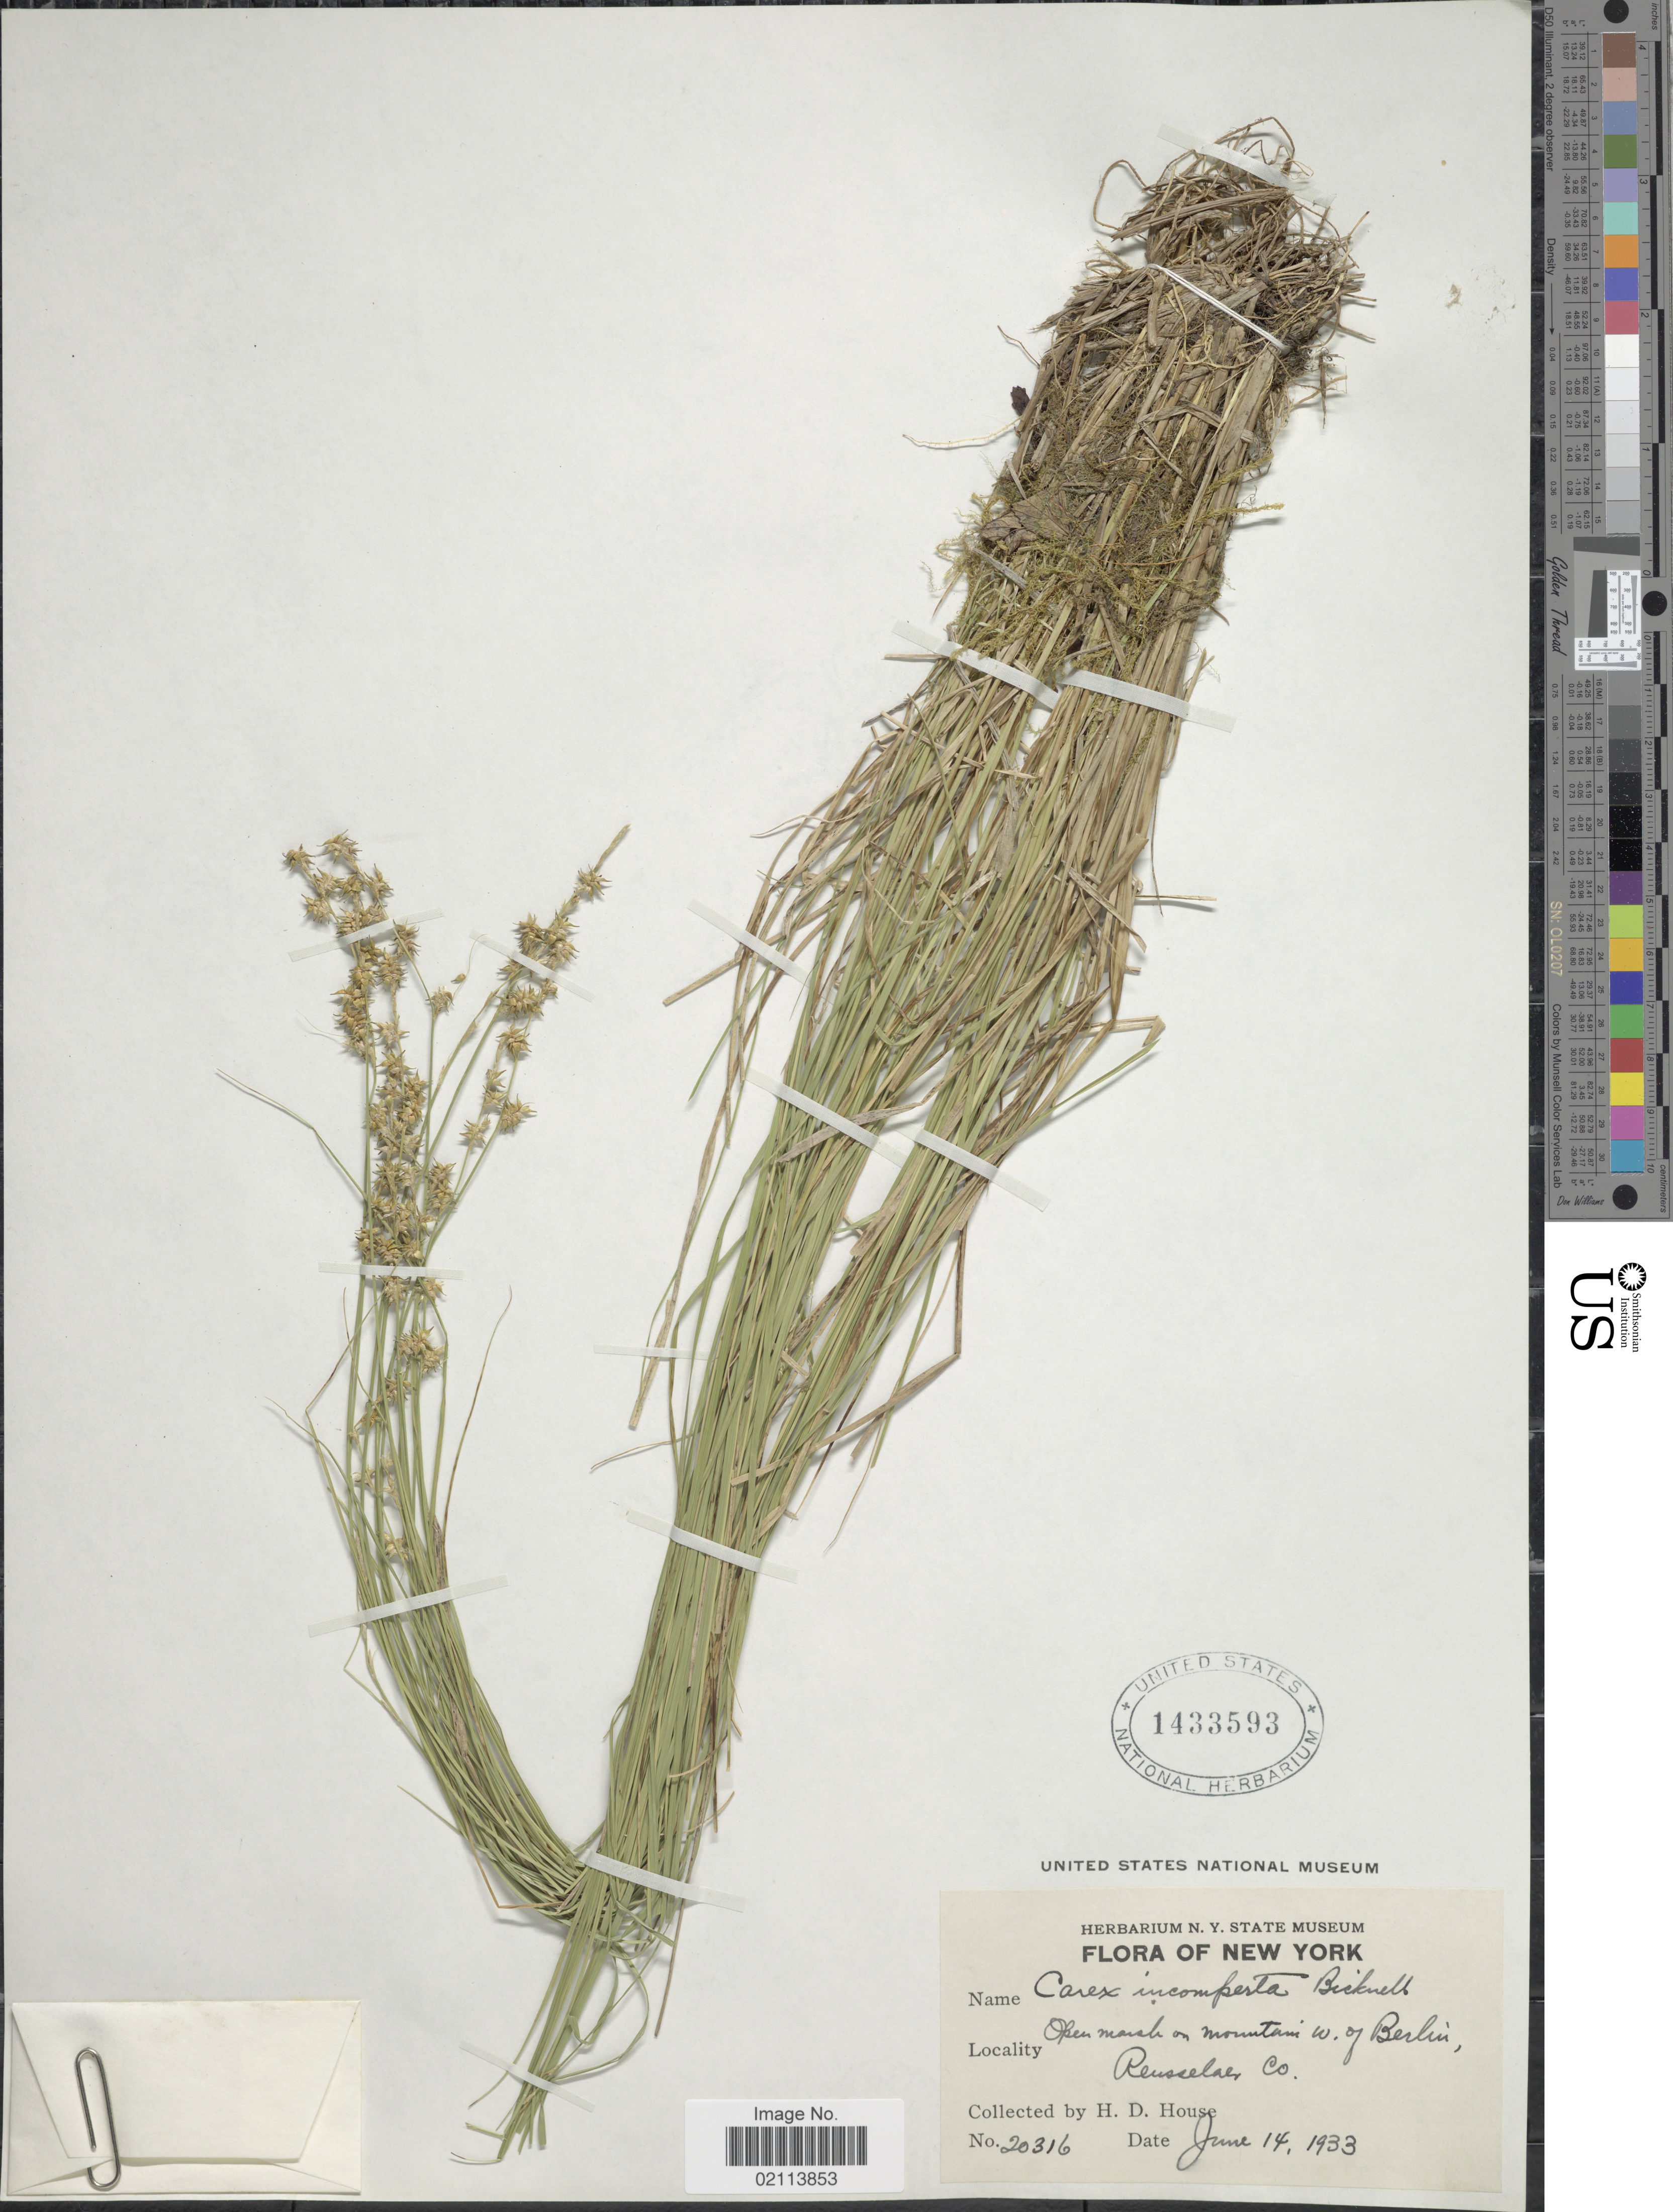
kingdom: Plantae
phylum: Tracheophyta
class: Liliopsida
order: Poales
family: Cyperaceae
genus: Carex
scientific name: Carex echinata subsp. echinata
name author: Murray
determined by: Reznicek, A.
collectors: H. D. House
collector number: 20316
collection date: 1933-06-14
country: United States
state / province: New York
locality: Open marsh on mountain w. of Berlin, Reusselaer Co.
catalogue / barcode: US 1433593